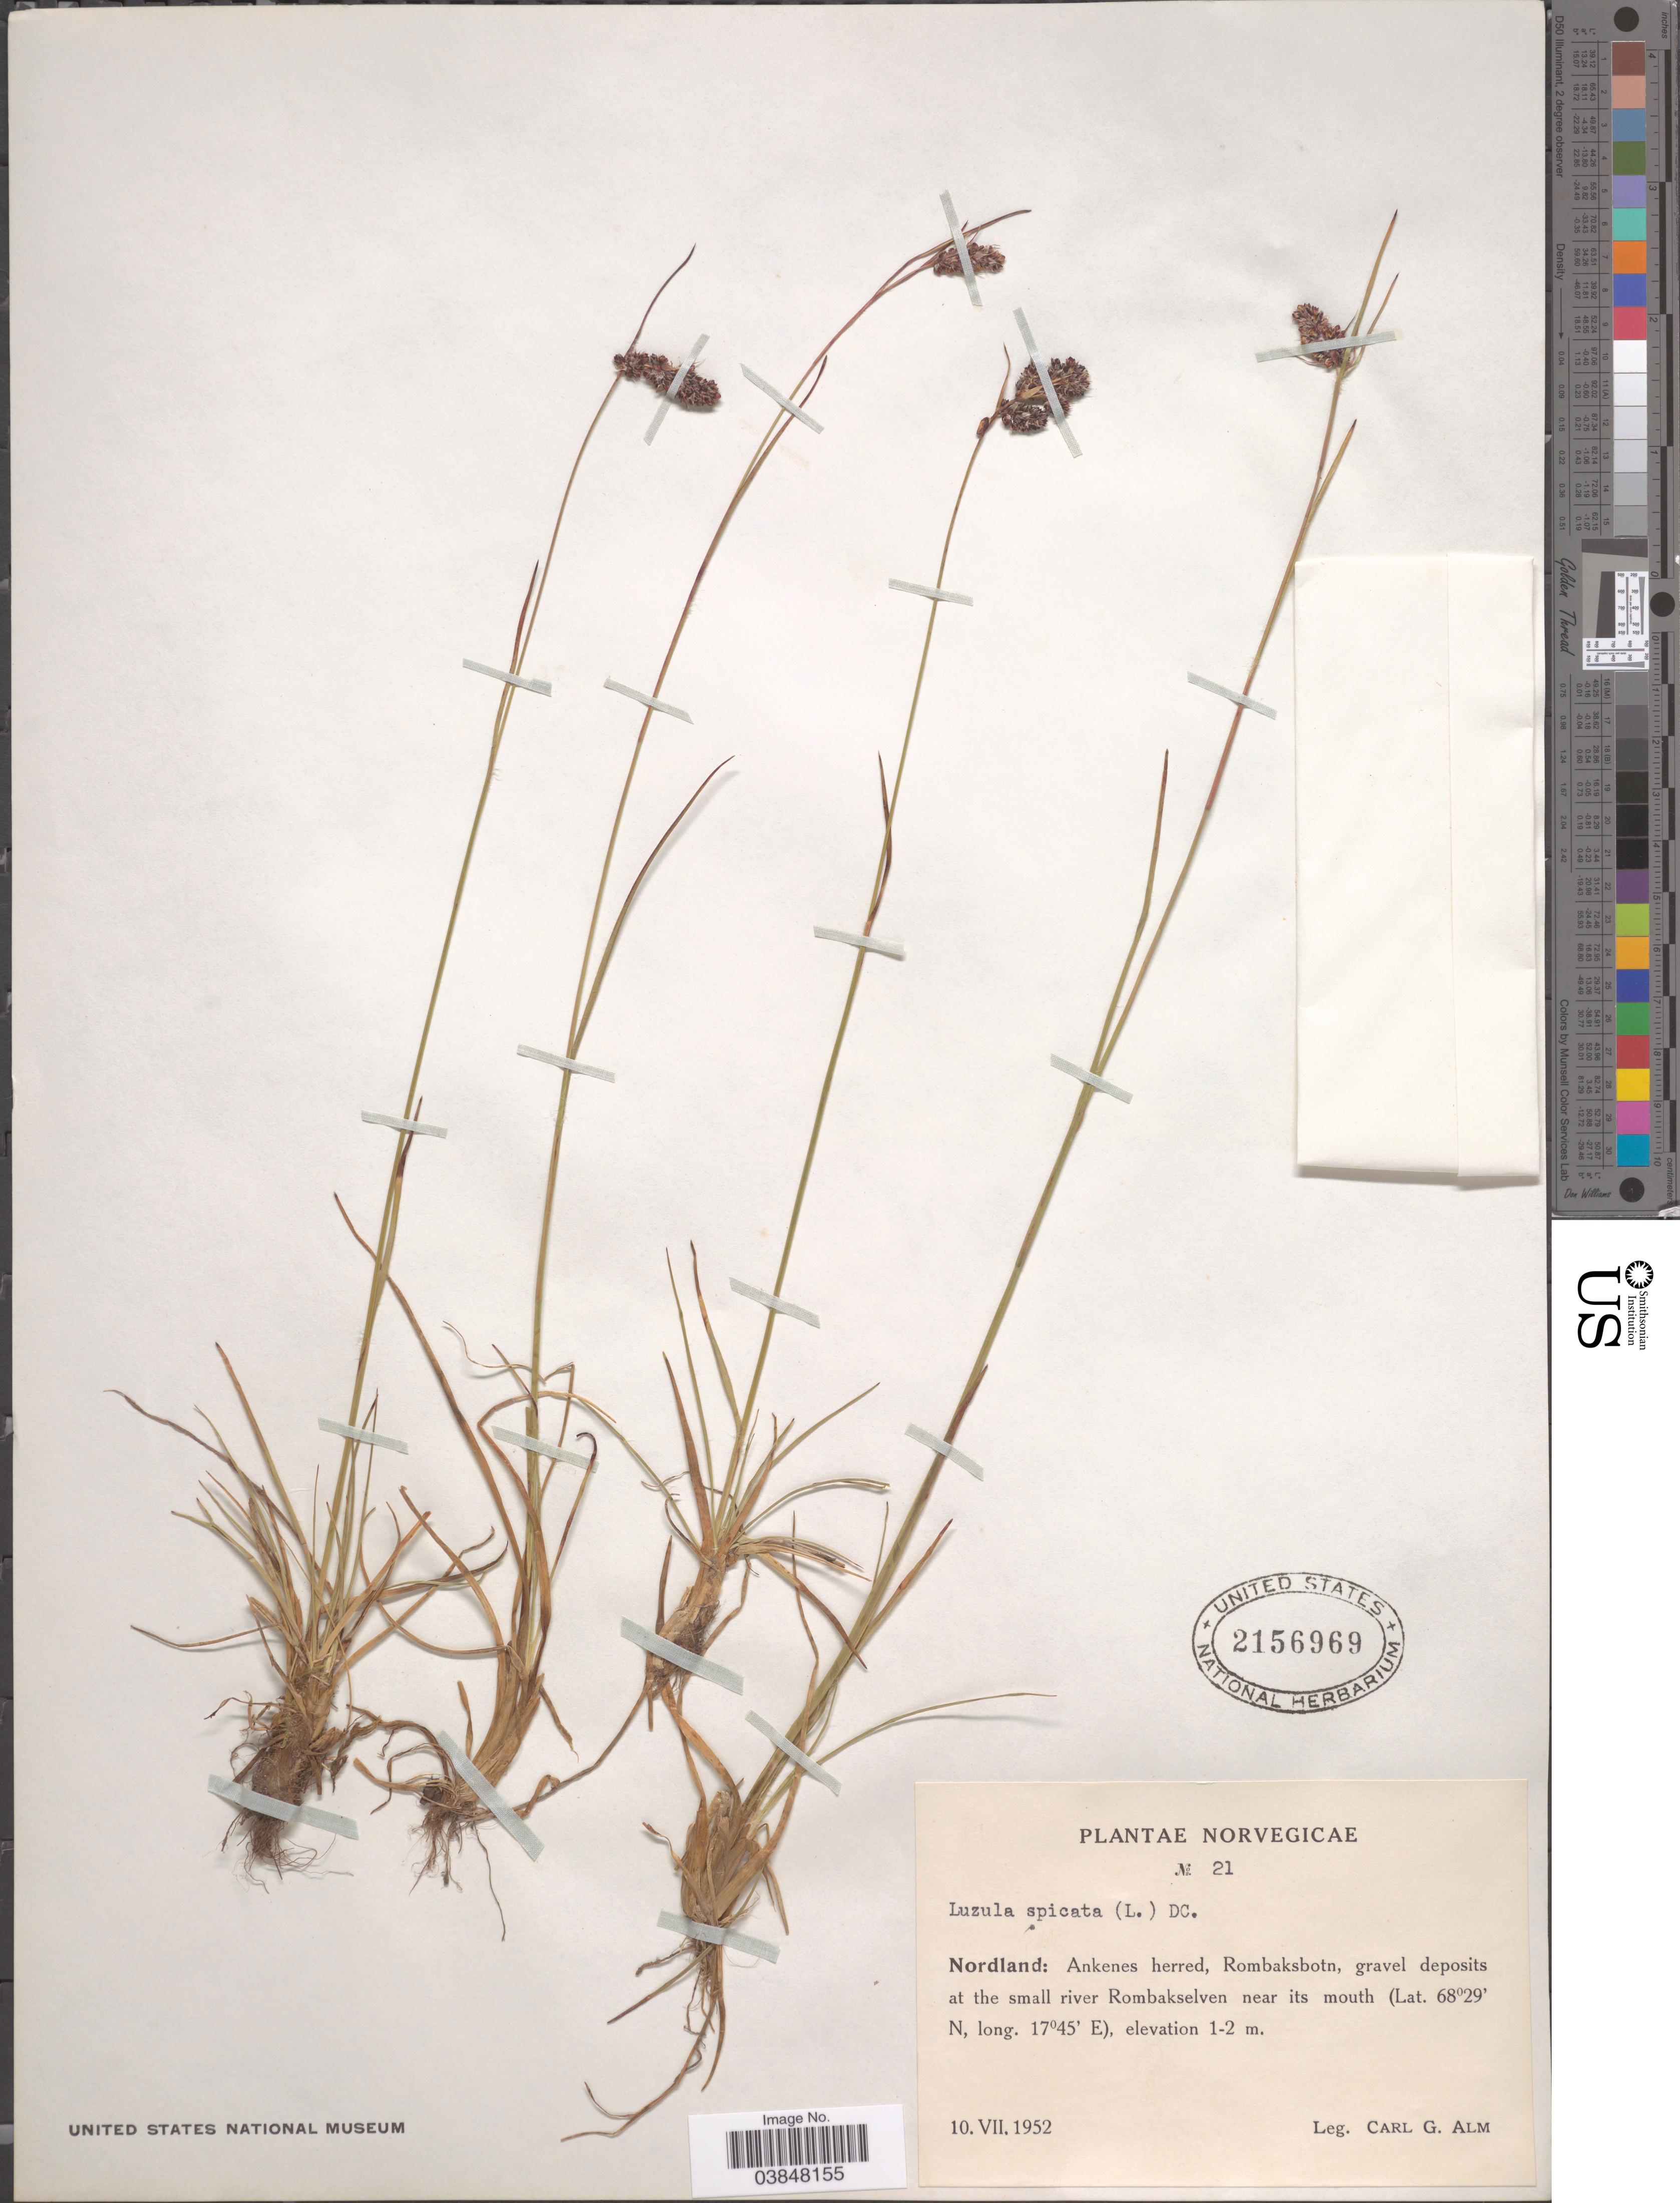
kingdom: Plantae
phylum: Tracheophyta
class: Liliopsida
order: Poales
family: Juncaceae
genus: Luzula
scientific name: Luzula spicata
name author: (L.) DC.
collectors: C. G. Alm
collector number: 21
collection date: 1952-07-10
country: Norway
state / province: Nordland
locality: Norvegicæ. Ankenes herred, Rombaksbotn, gravel deposits at the small river Rombakselven near its mouth.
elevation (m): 1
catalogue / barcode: US 2156969